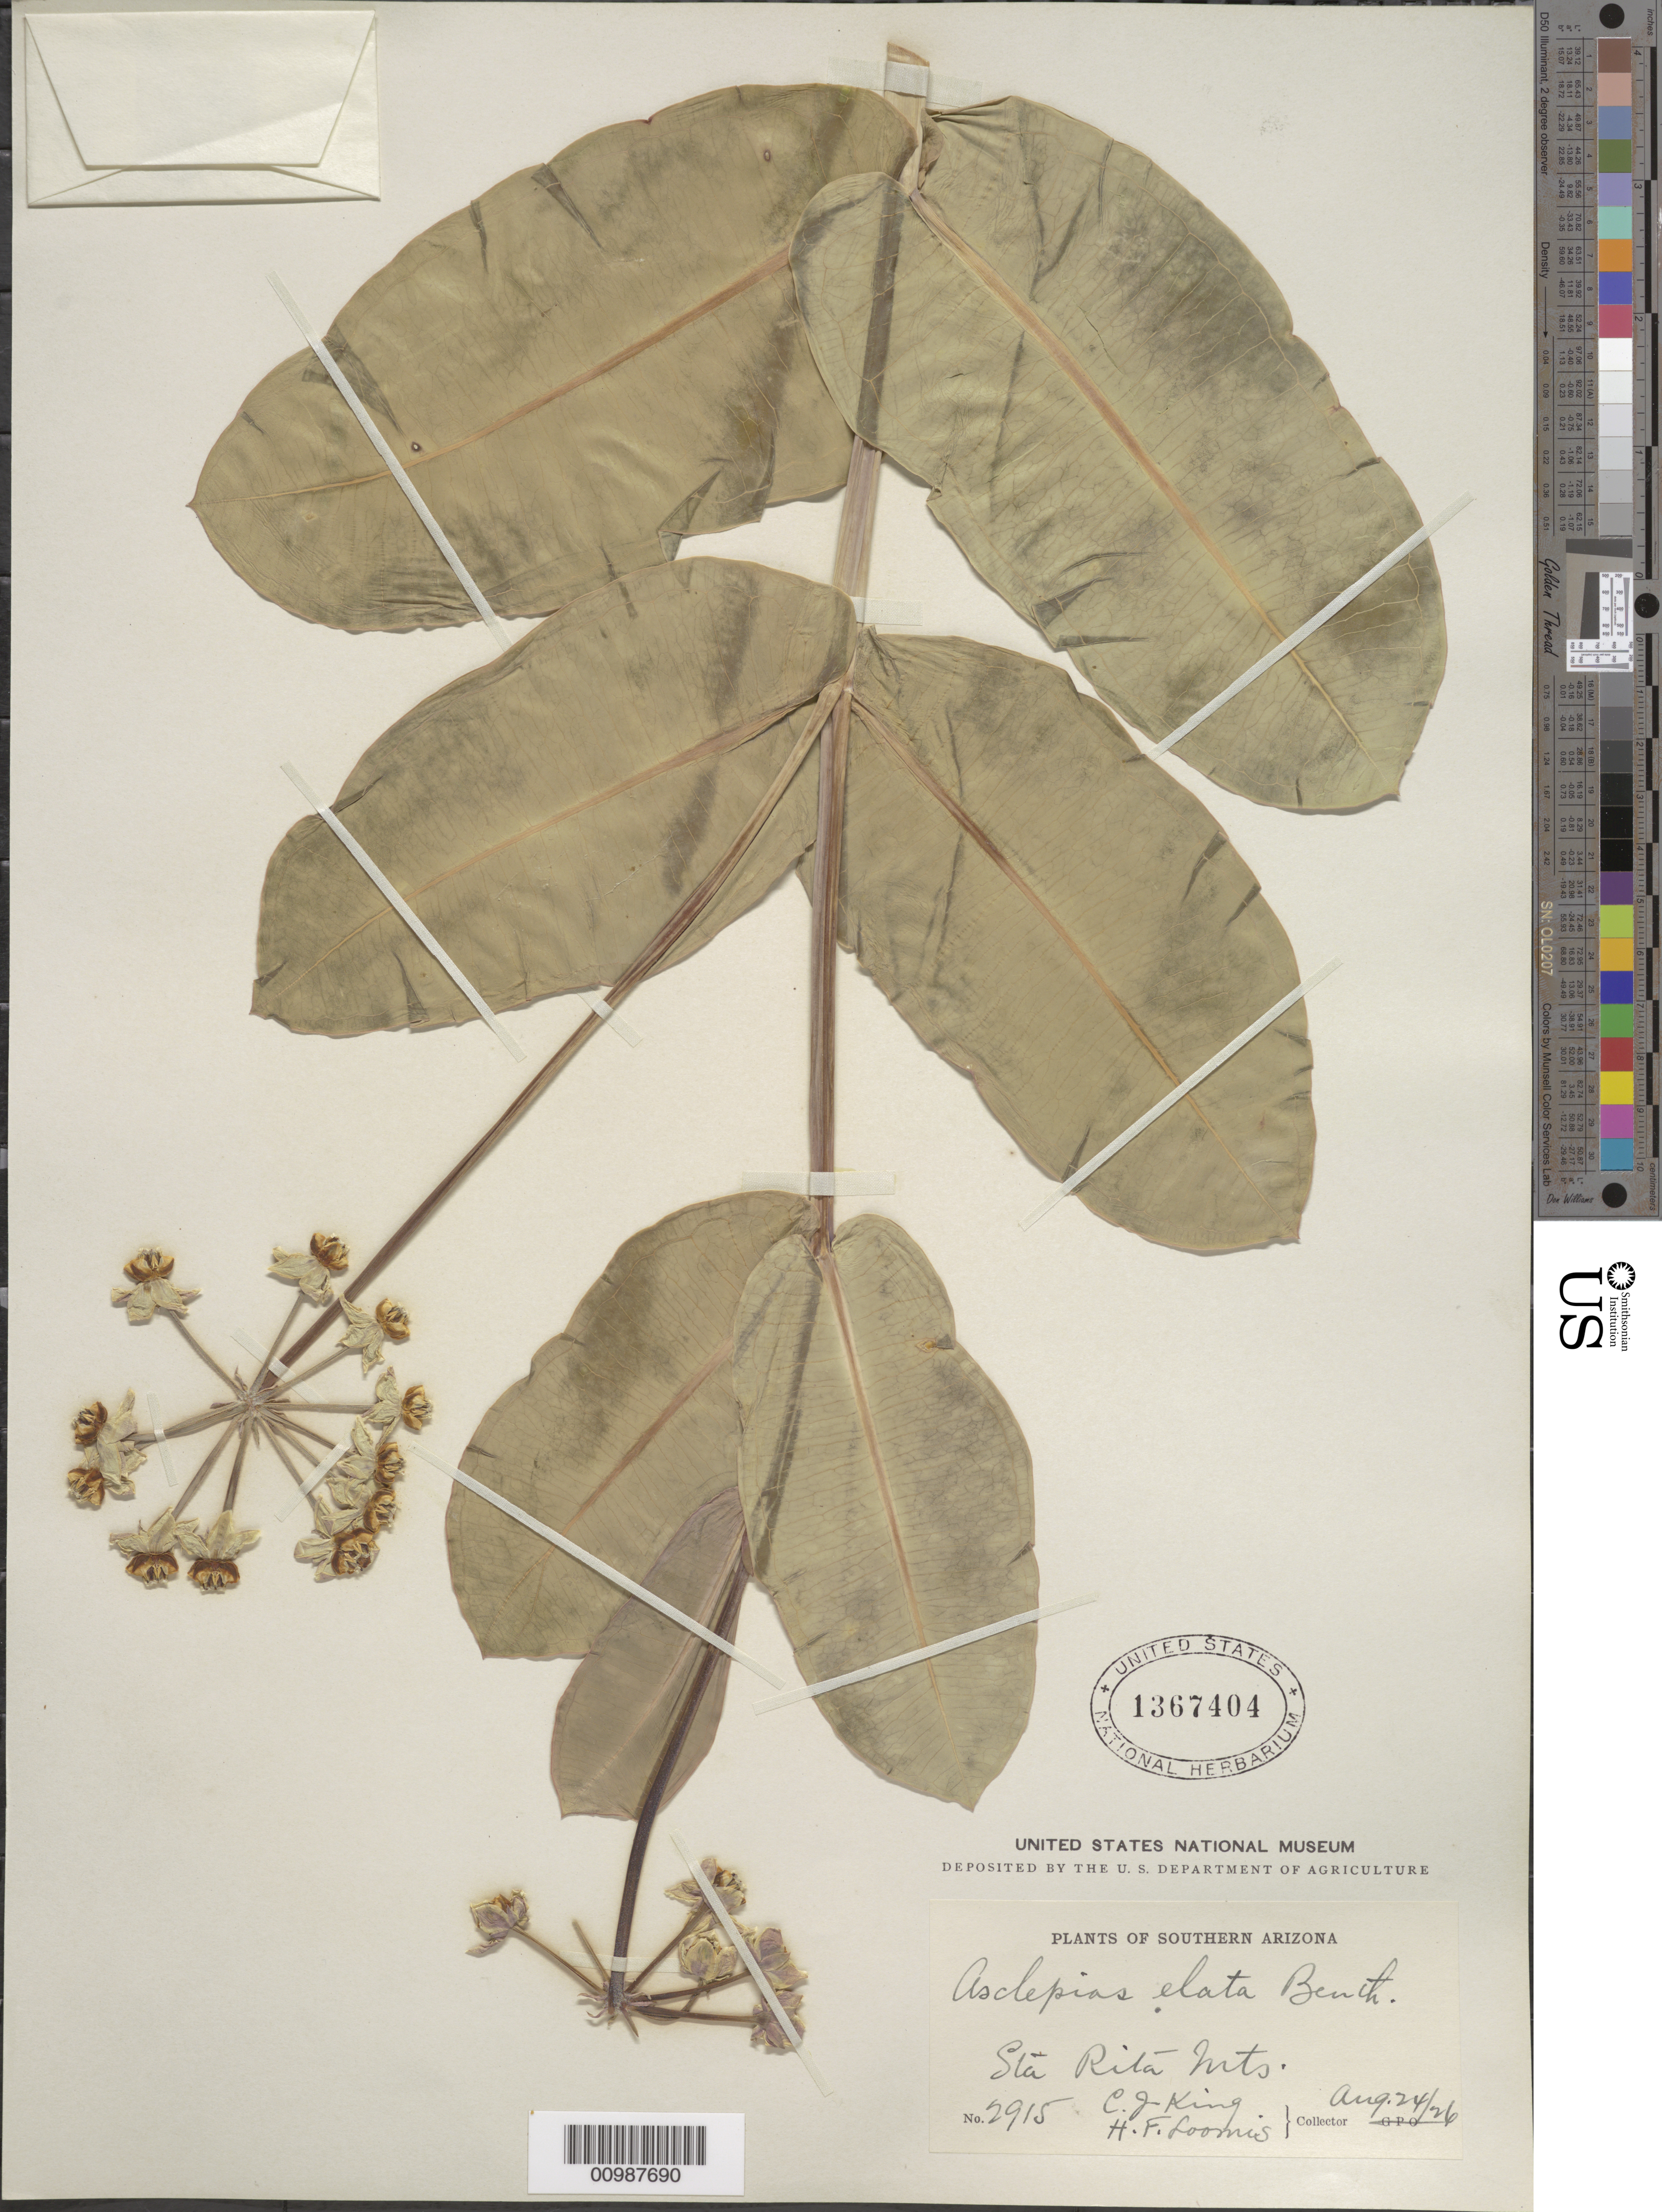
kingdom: Plantae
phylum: Tracheophyta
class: Magnoliopsida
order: Gentianales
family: Apocynaceae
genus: Asclepias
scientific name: Asclepias elata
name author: Benth.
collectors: C. J. King & H. F. Loomis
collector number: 2915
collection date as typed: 24 Aug 1926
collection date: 1926-08-24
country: United States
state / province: Arizona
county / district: Santa Cruz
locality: Santa Rita Mountains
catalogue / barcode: US 1367404